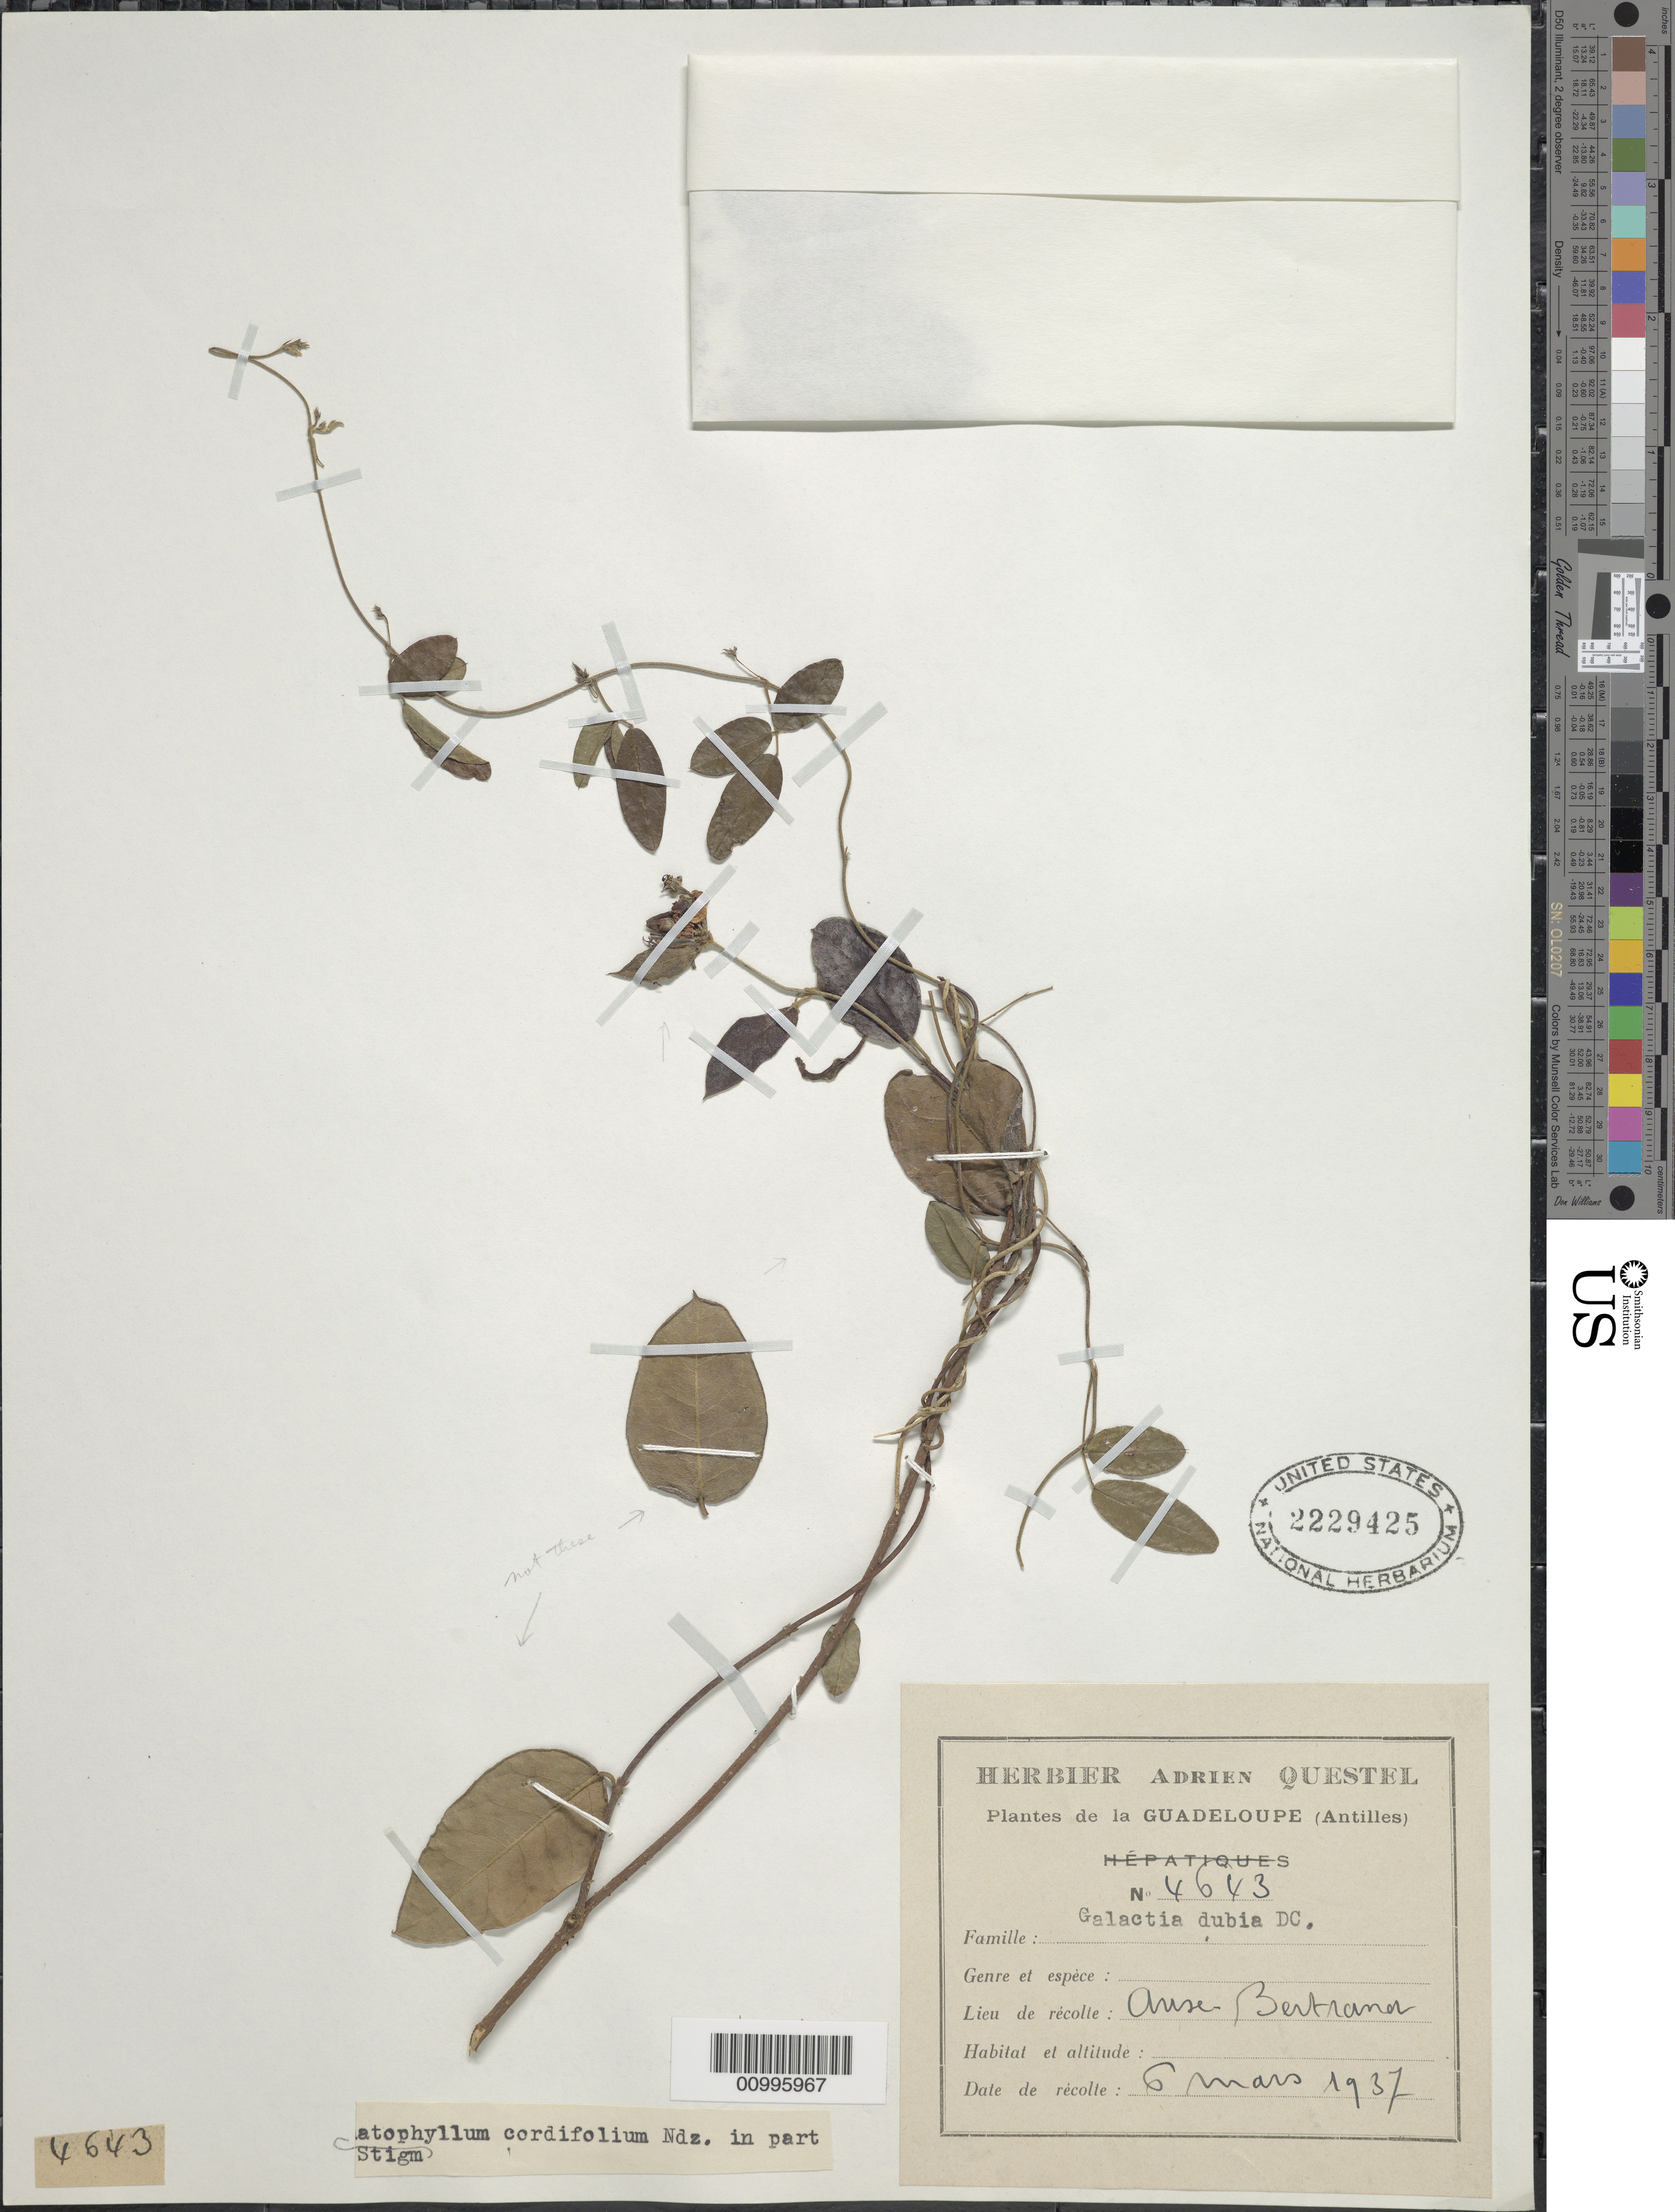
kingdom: Plantae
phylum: Tracheophyta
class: Magnoliopsida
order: Fabales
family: Fabaceae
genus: Galactia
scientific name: Galactia dubia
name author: DC.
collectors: -. Bentham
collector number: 4643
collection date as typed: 06 Mar 1937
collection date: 1937-03-06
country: Guadeloupe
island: Basse Terre [Guadeloupe]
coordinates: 0 N, 0 E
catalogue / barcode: US 2229425